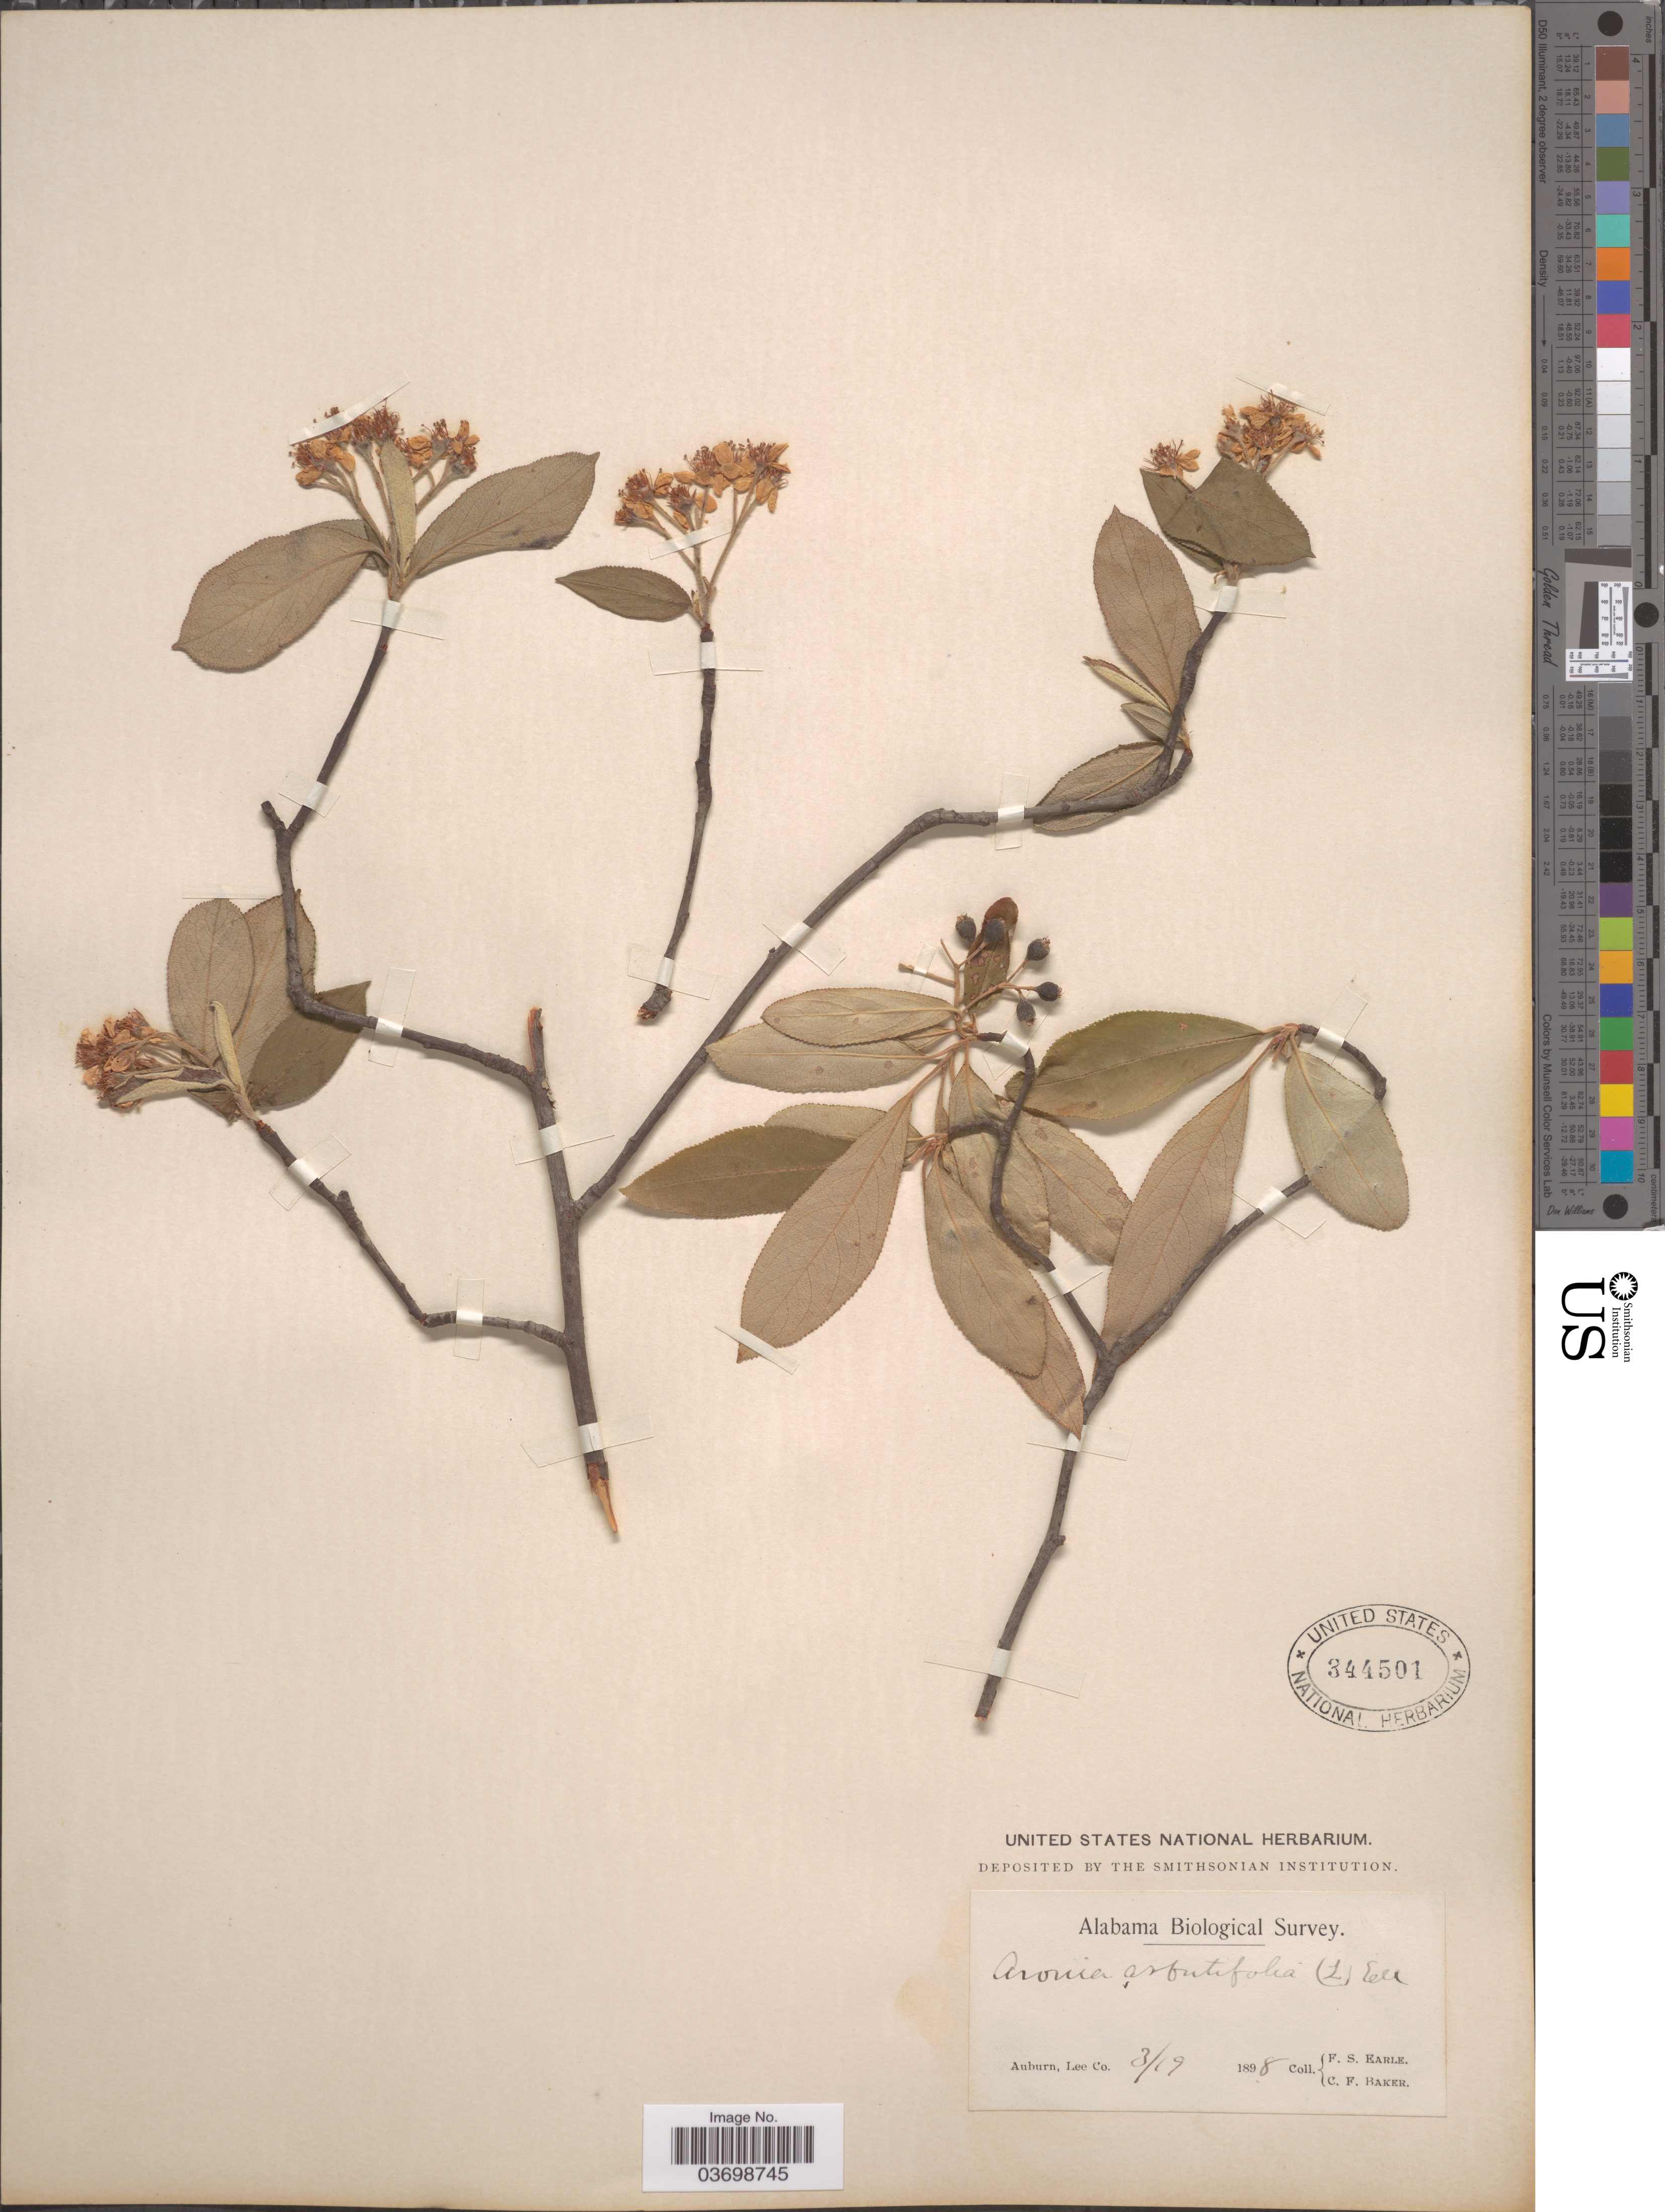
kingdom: Plantae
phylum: Tracheophyta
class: Magnoliopsida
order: Rosales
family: Rosaceae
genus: Aronia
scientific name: Aronia arbutifolia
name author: (L.) Pers.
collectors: F. S. Earle & C. F. Baker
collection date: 1898-03-19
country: United States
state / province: Alabama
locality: Auburn, Lee Co.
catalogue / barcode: US 344501